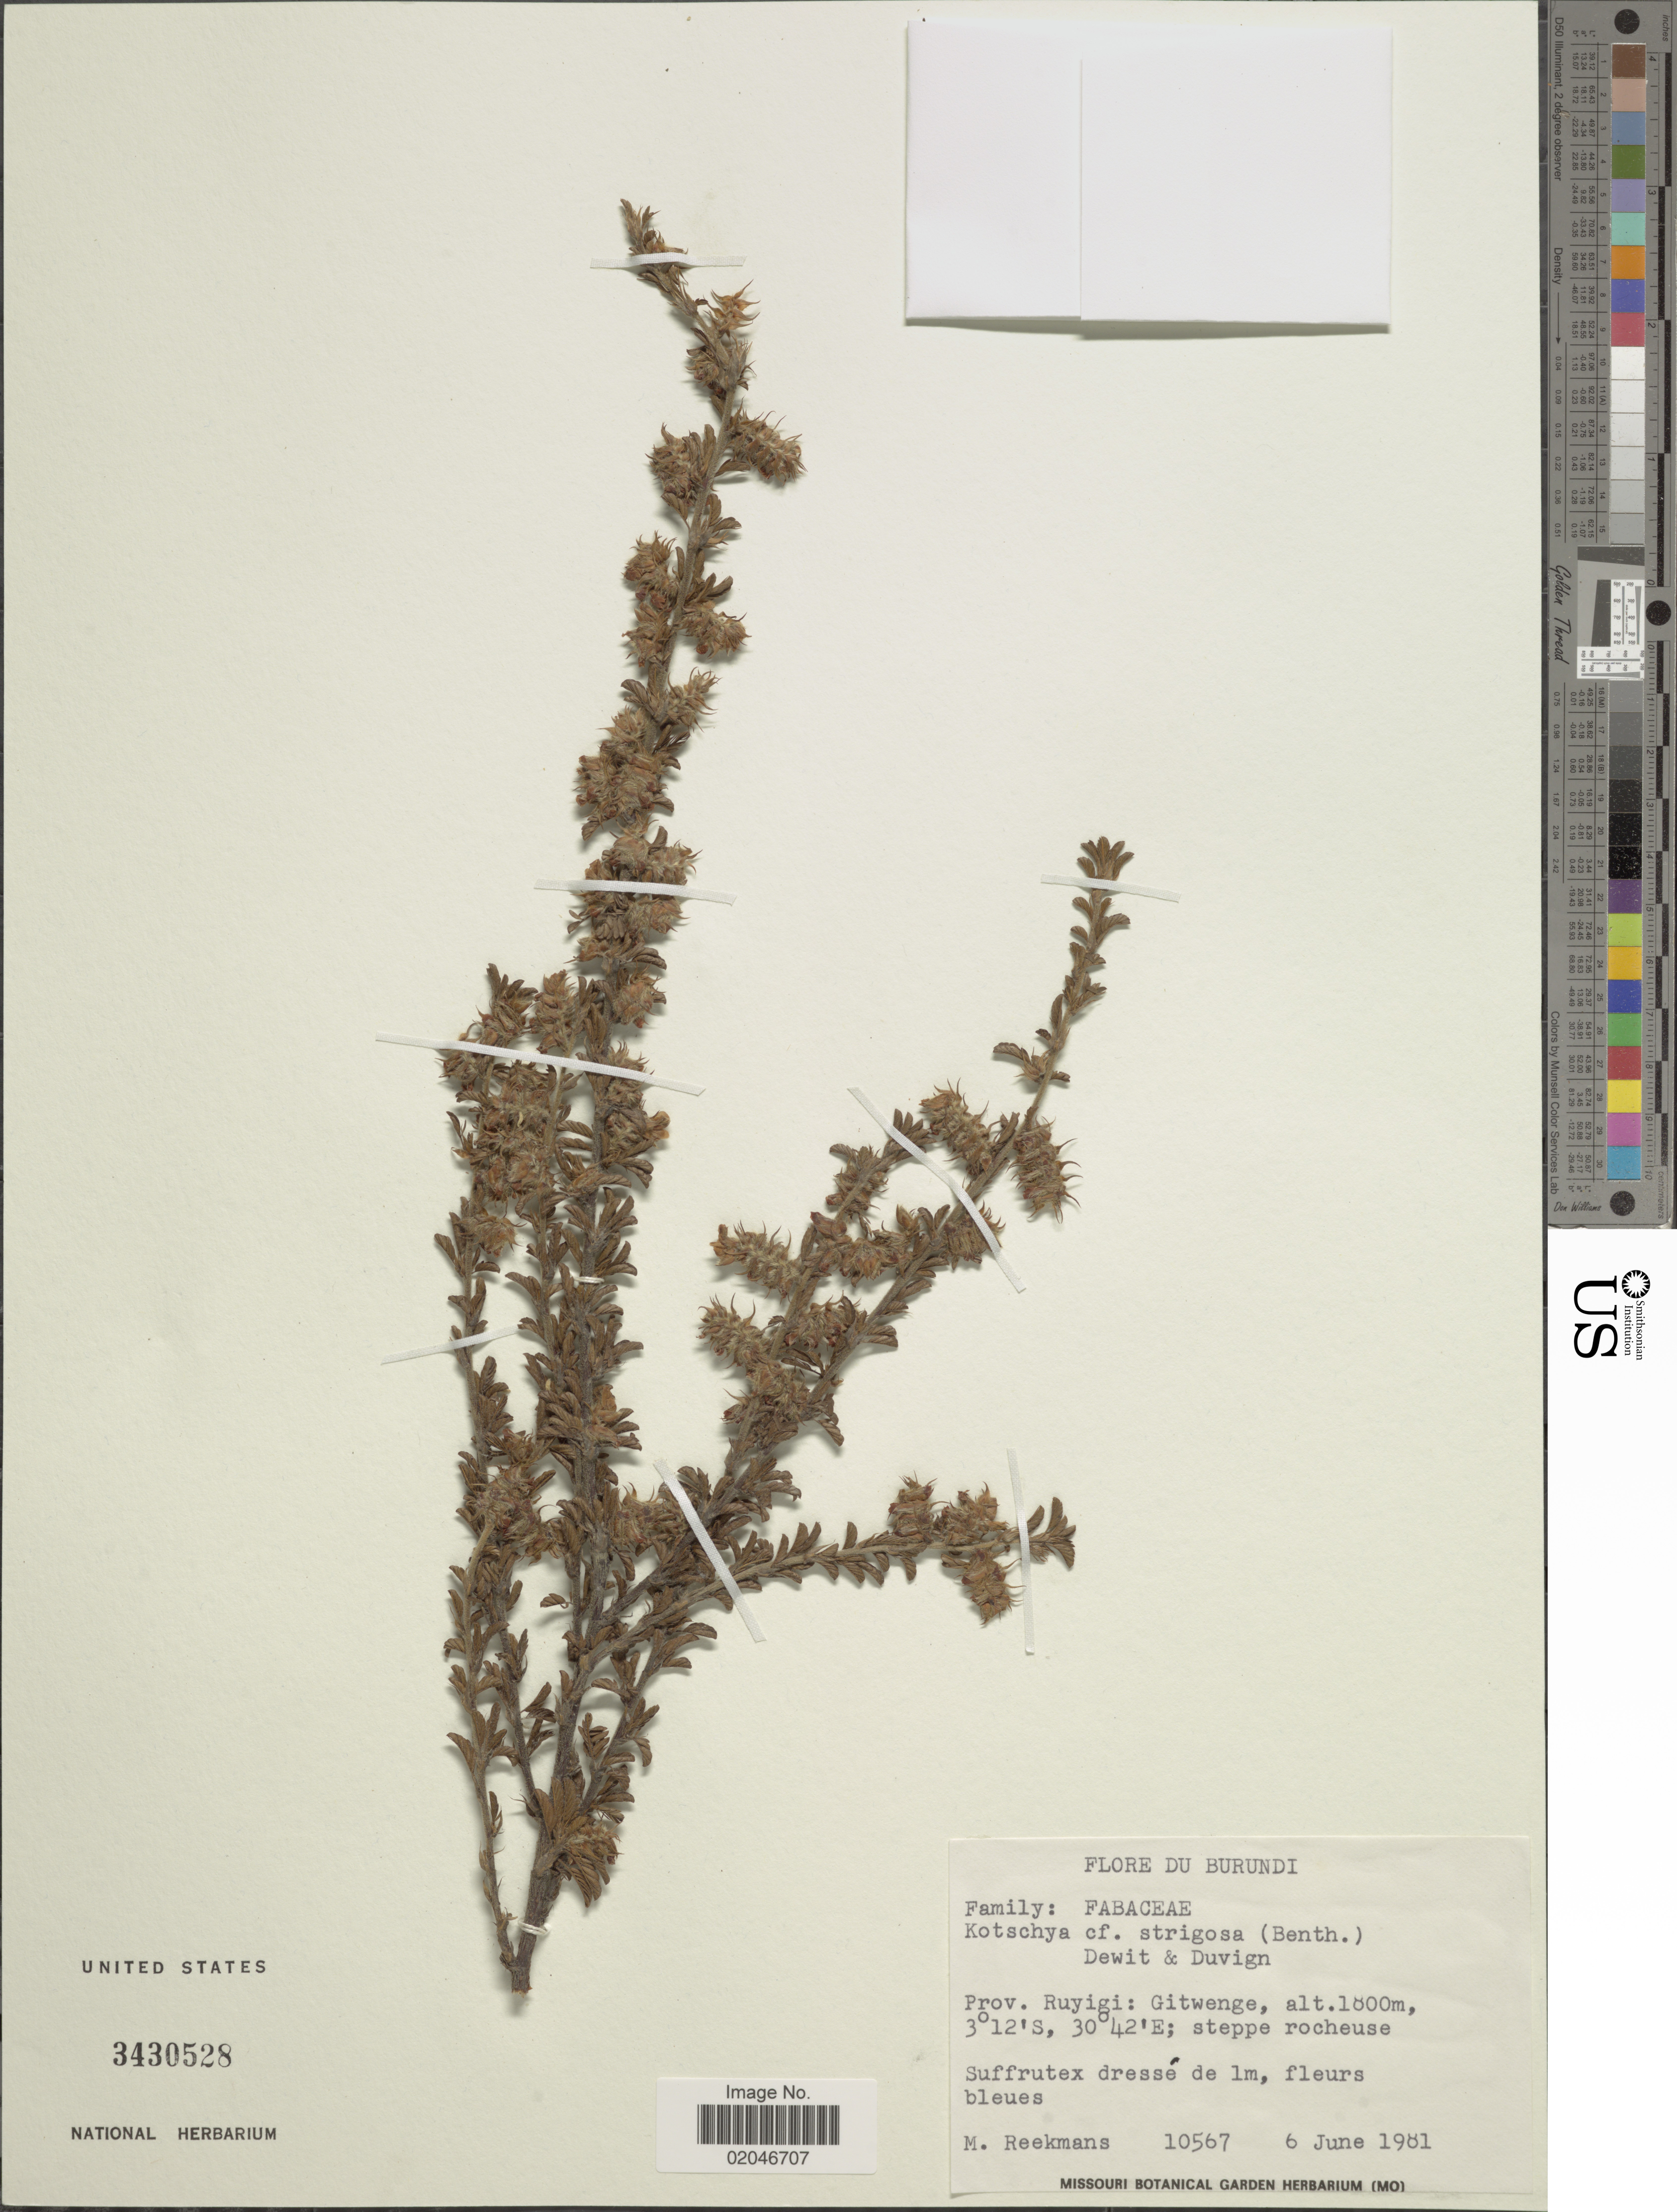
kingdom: Plantae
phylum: Tracheophyta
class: Magnoliopsida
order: Fabales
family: Fabaceae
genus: Kotschya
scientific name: Kotschya strigosa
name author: (Benth.) Dewit & P.A. Duvign.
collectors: M. Reekmans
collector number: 10567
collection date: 1981-06-06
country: Burundi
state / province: Ruyigi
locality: Gitwenge; steppe rocheuse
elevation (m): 1800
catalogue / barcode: US 3430528